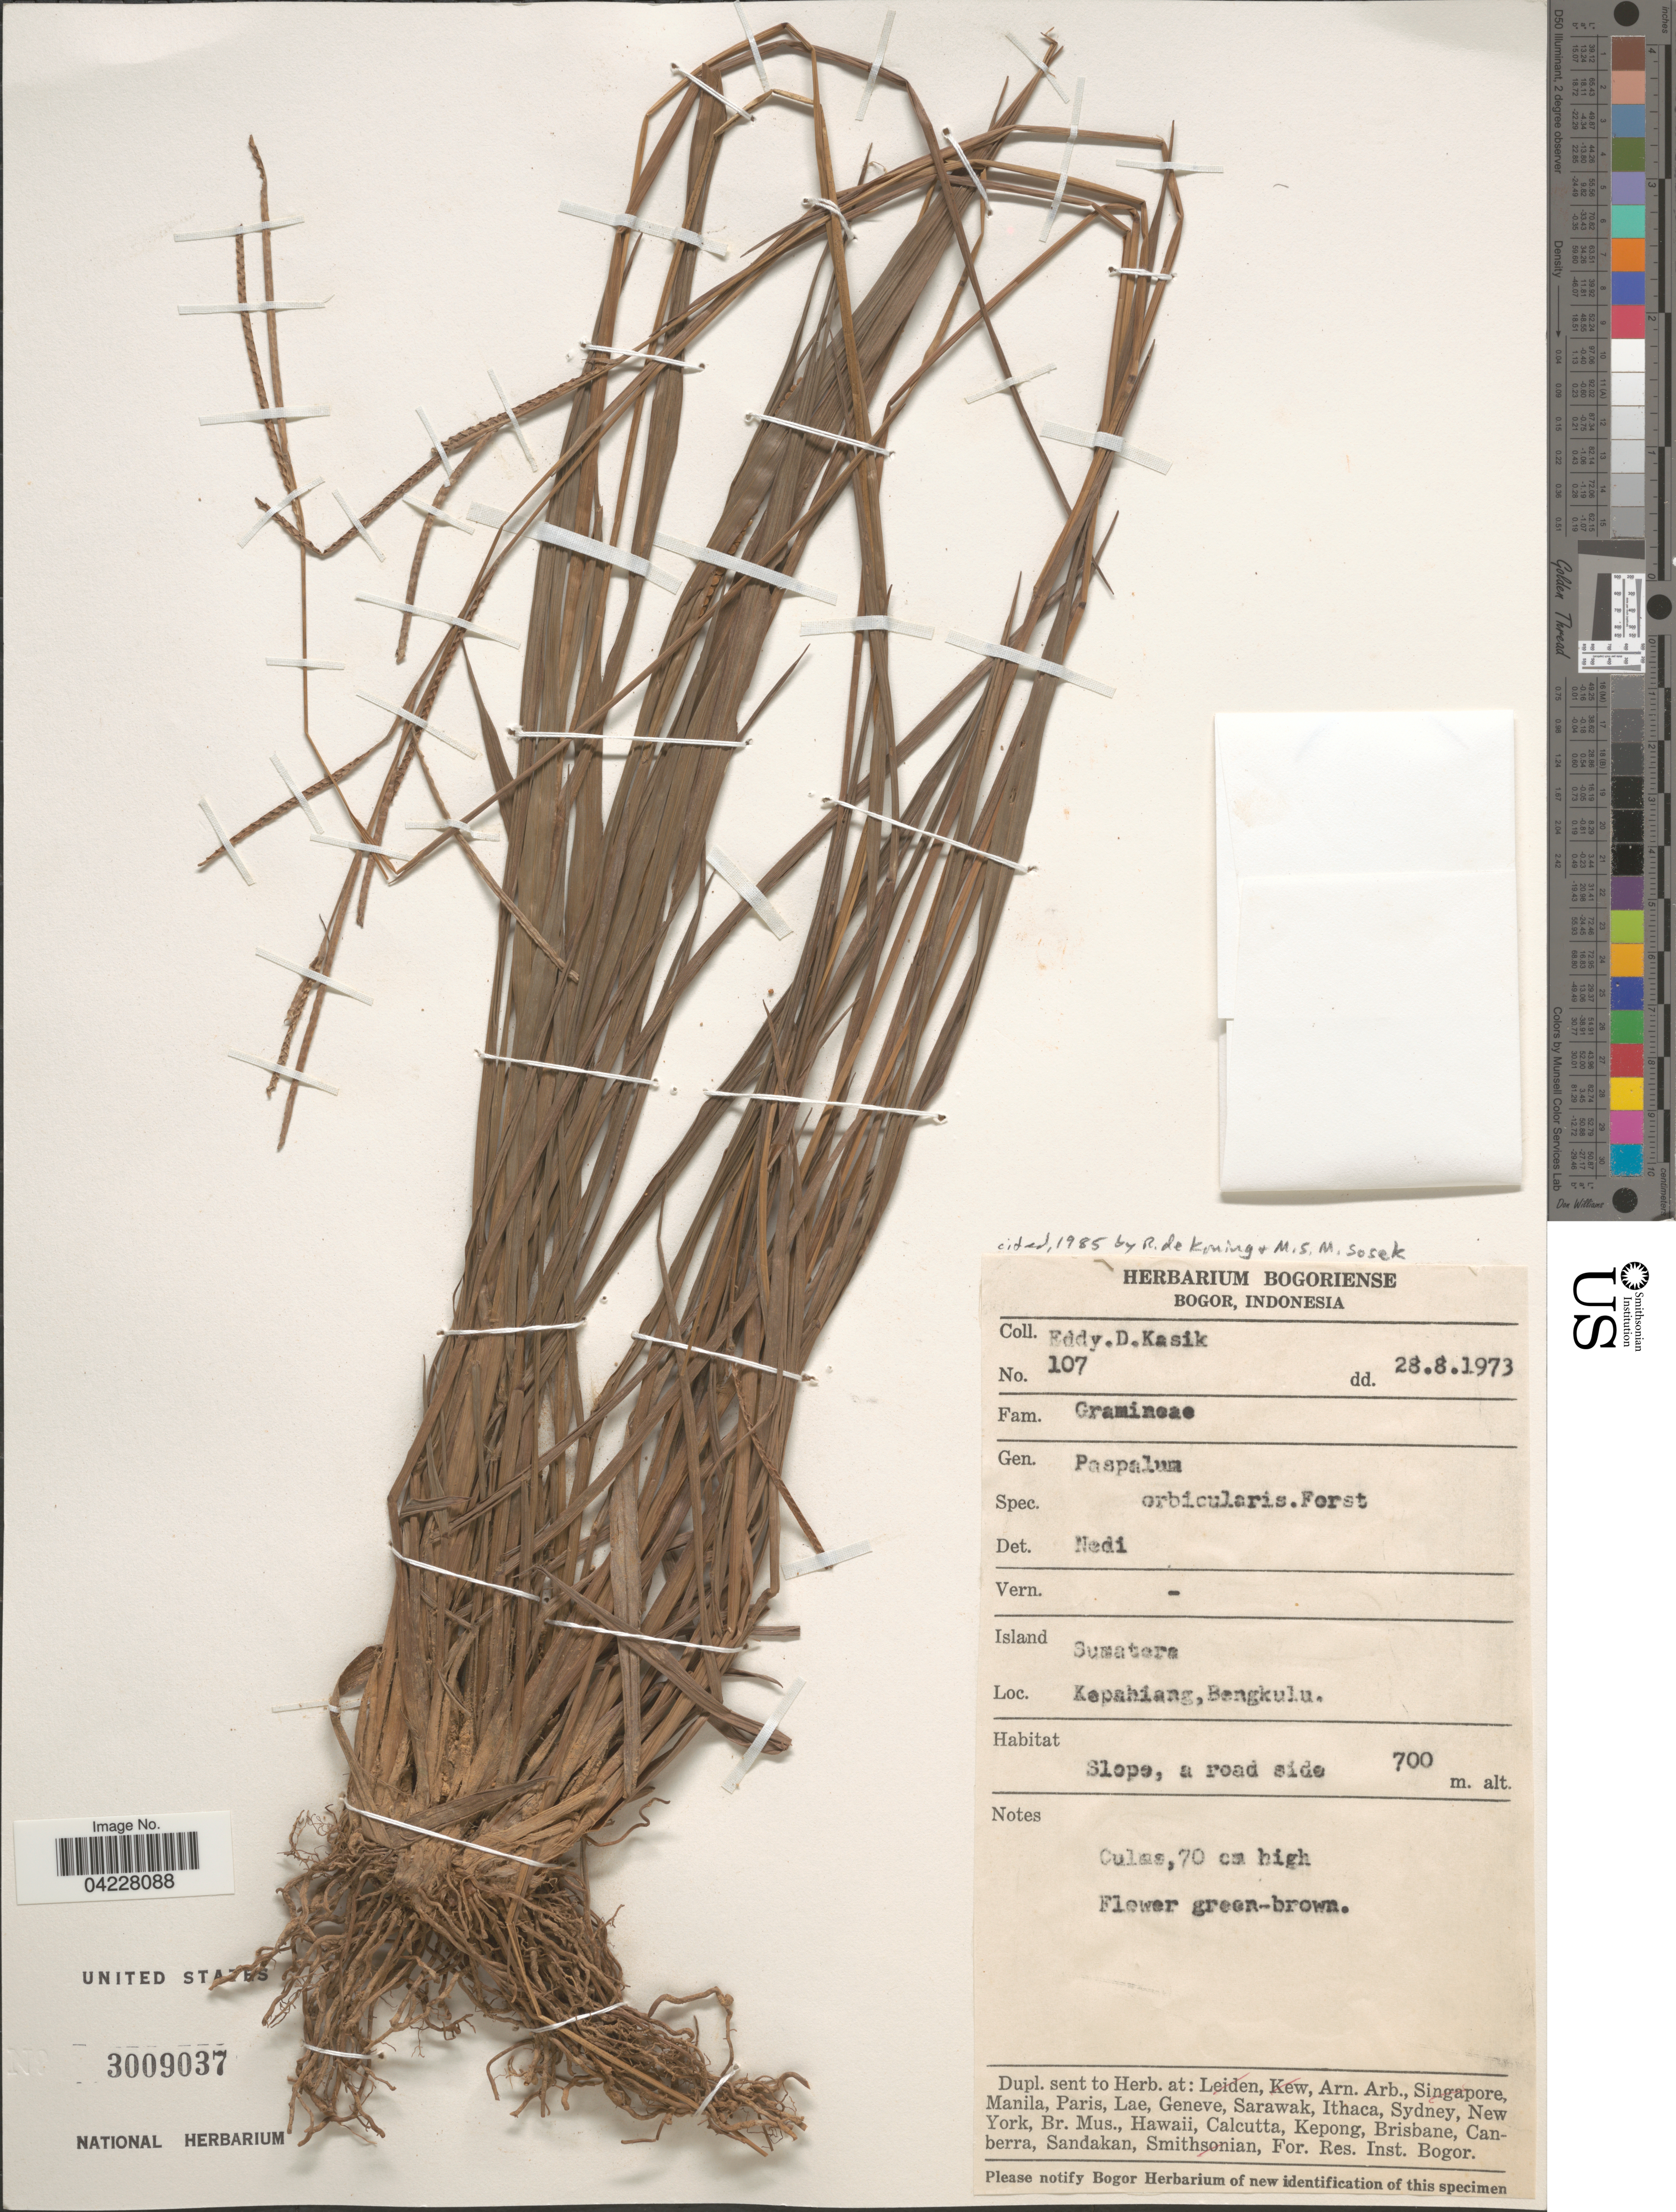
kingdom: Plantae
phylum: Tracheophyta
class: Liliopsida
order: Poales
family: Poaceae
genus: Paspalum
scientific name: Paspalum orbiculare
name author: G. Forst.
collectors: E. Kasik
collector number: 107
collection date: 1973-08-28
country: Indonesia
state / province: Sumatra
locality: Island Sumatera. Kepahiang,Bengkulu.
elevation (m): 700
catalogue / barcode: US 3009037